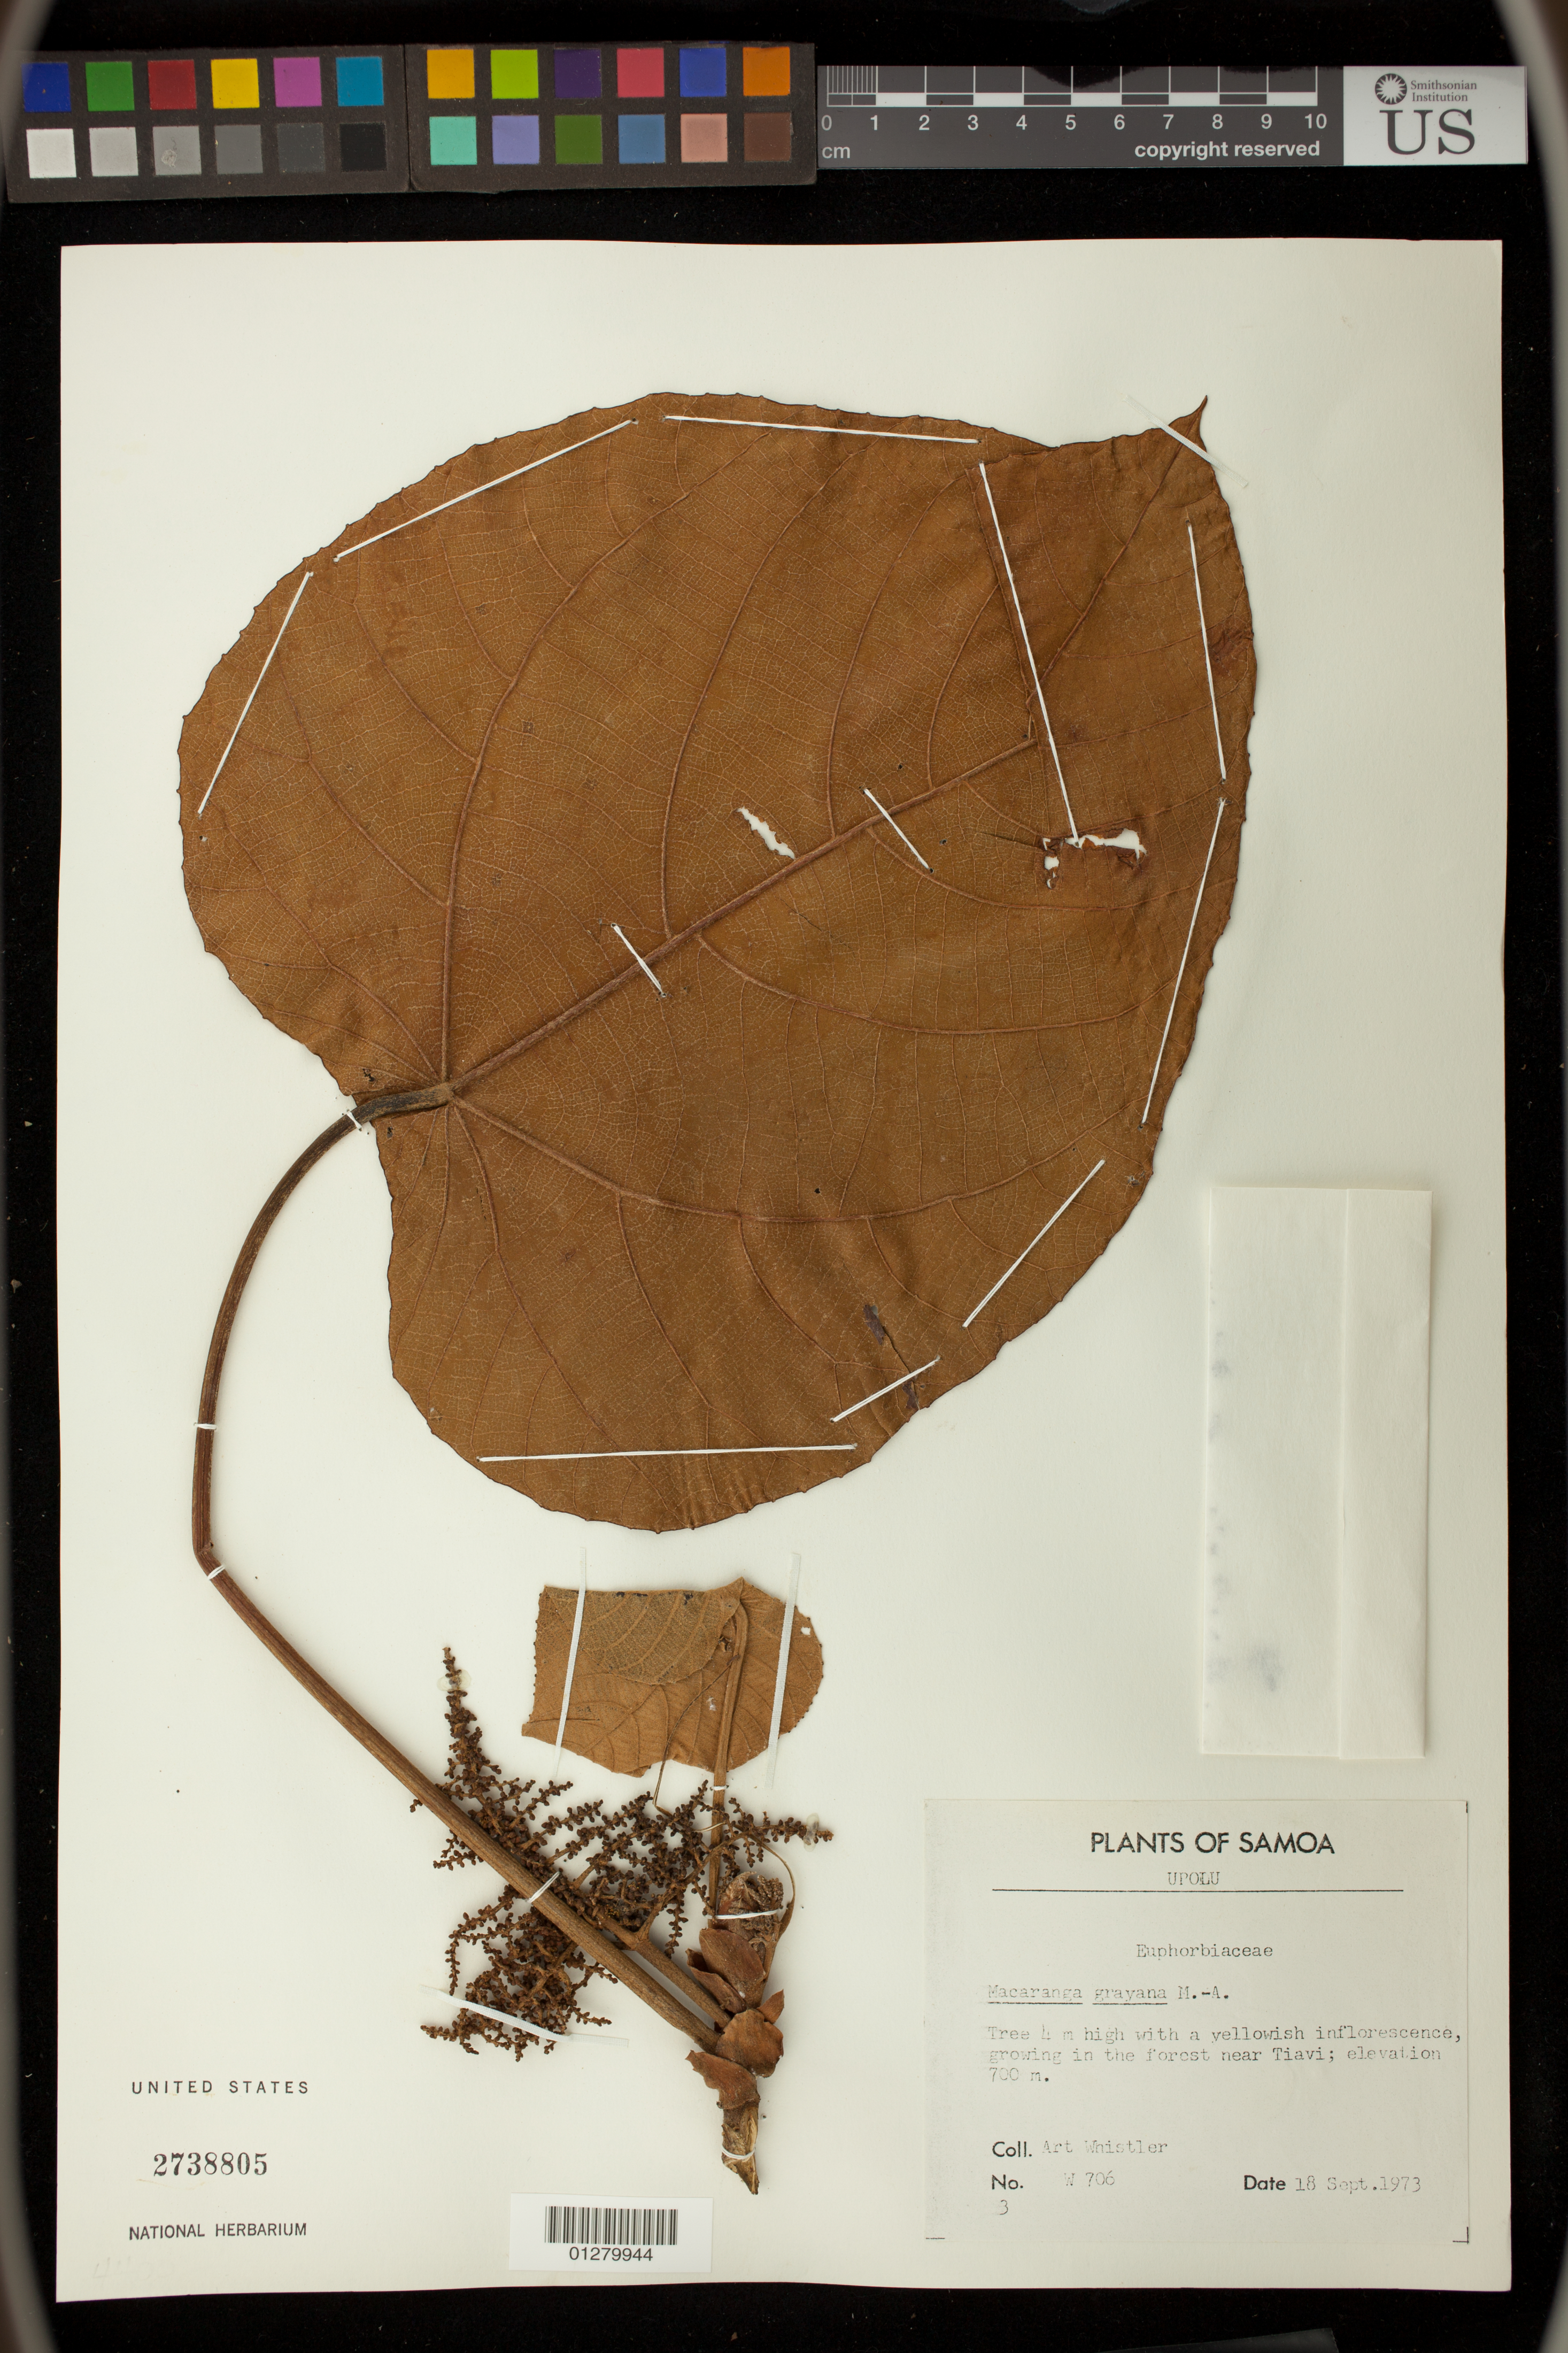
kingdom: Plantae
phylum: Tracheophyta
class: Magnoliopsida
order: Malpighiales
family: Euphorbiaceae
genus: Macaranga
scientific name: Macaranga grayana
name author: Müll. Arg. in DC.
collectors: A. Whistler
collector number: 706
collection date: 1973-09-18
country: Samoa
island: Upolu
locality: near Tiavi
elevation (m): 700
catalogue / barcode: US 2738805